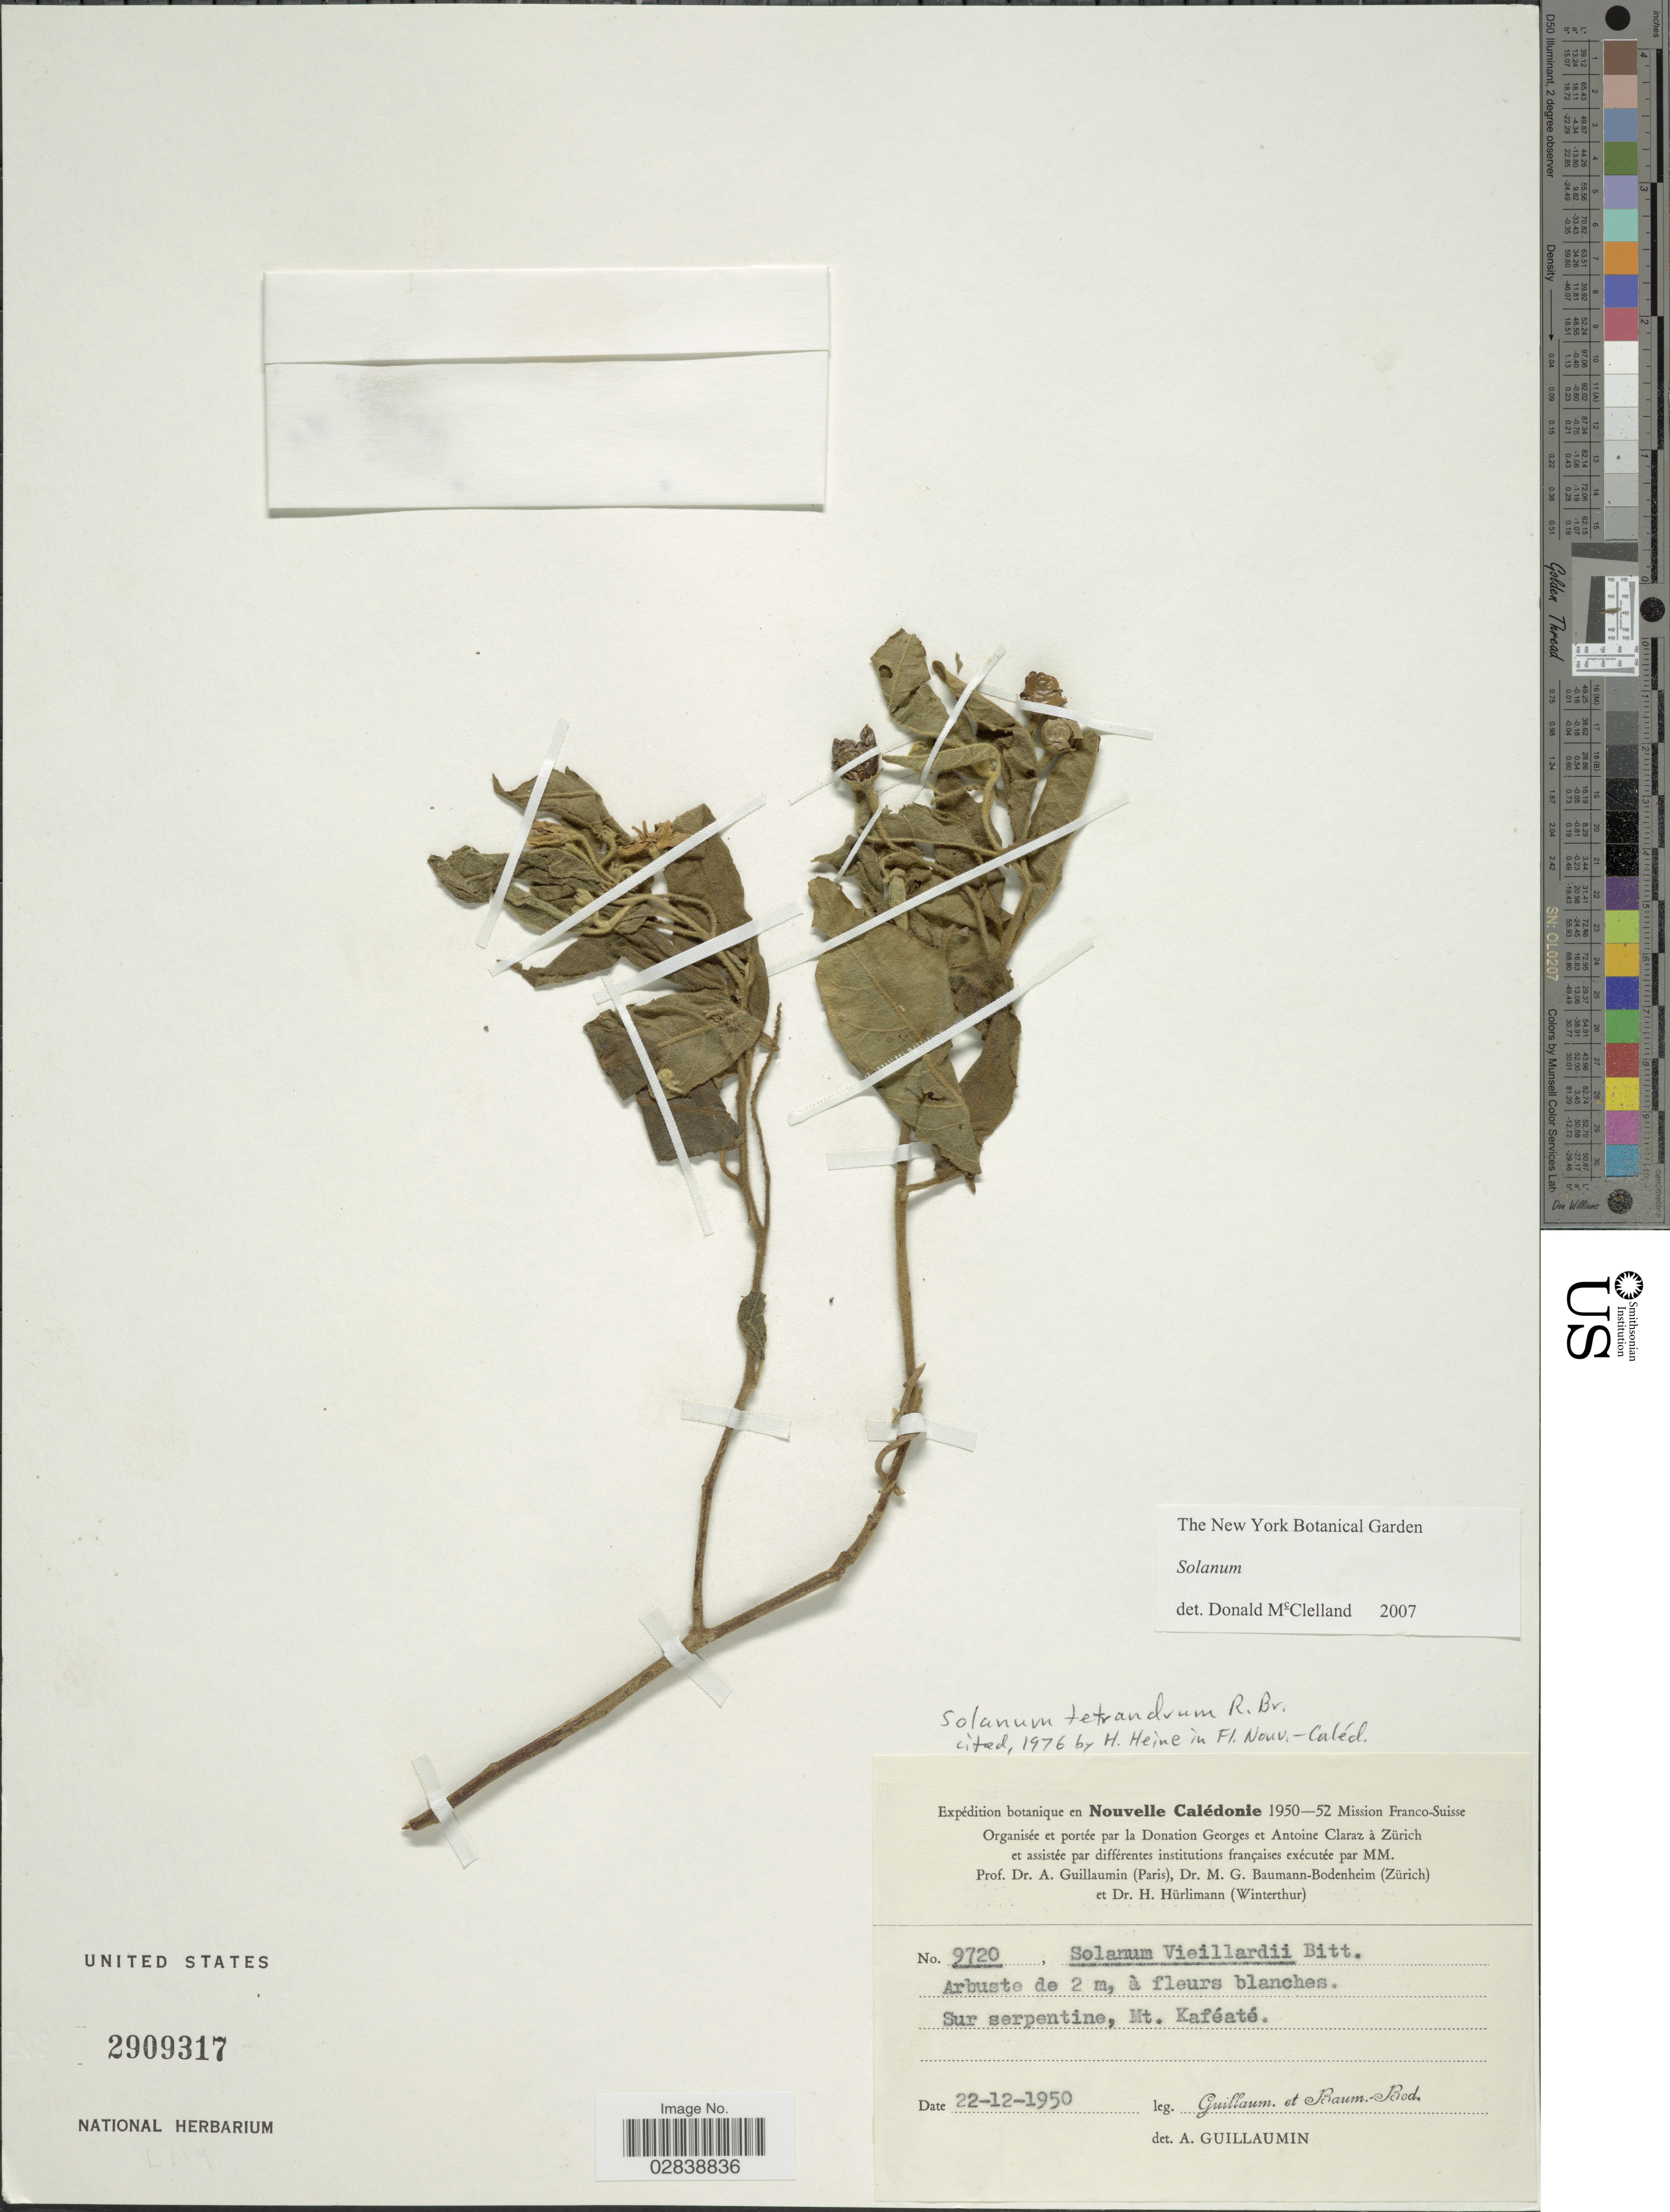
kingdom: Plantae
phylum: Tracheophyta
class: Magnoliopsida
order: Solanales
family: Solanaceae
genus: Solanum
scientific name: Solanum tetrandrum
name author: R. Br.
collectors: A. Guillaumin & M. G. Baumann-Bodenheim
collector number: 9720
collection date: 1950-12-22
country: New Caledonia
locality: Sur serpentine, Mt. Kaféaté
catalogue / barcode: US 2909317